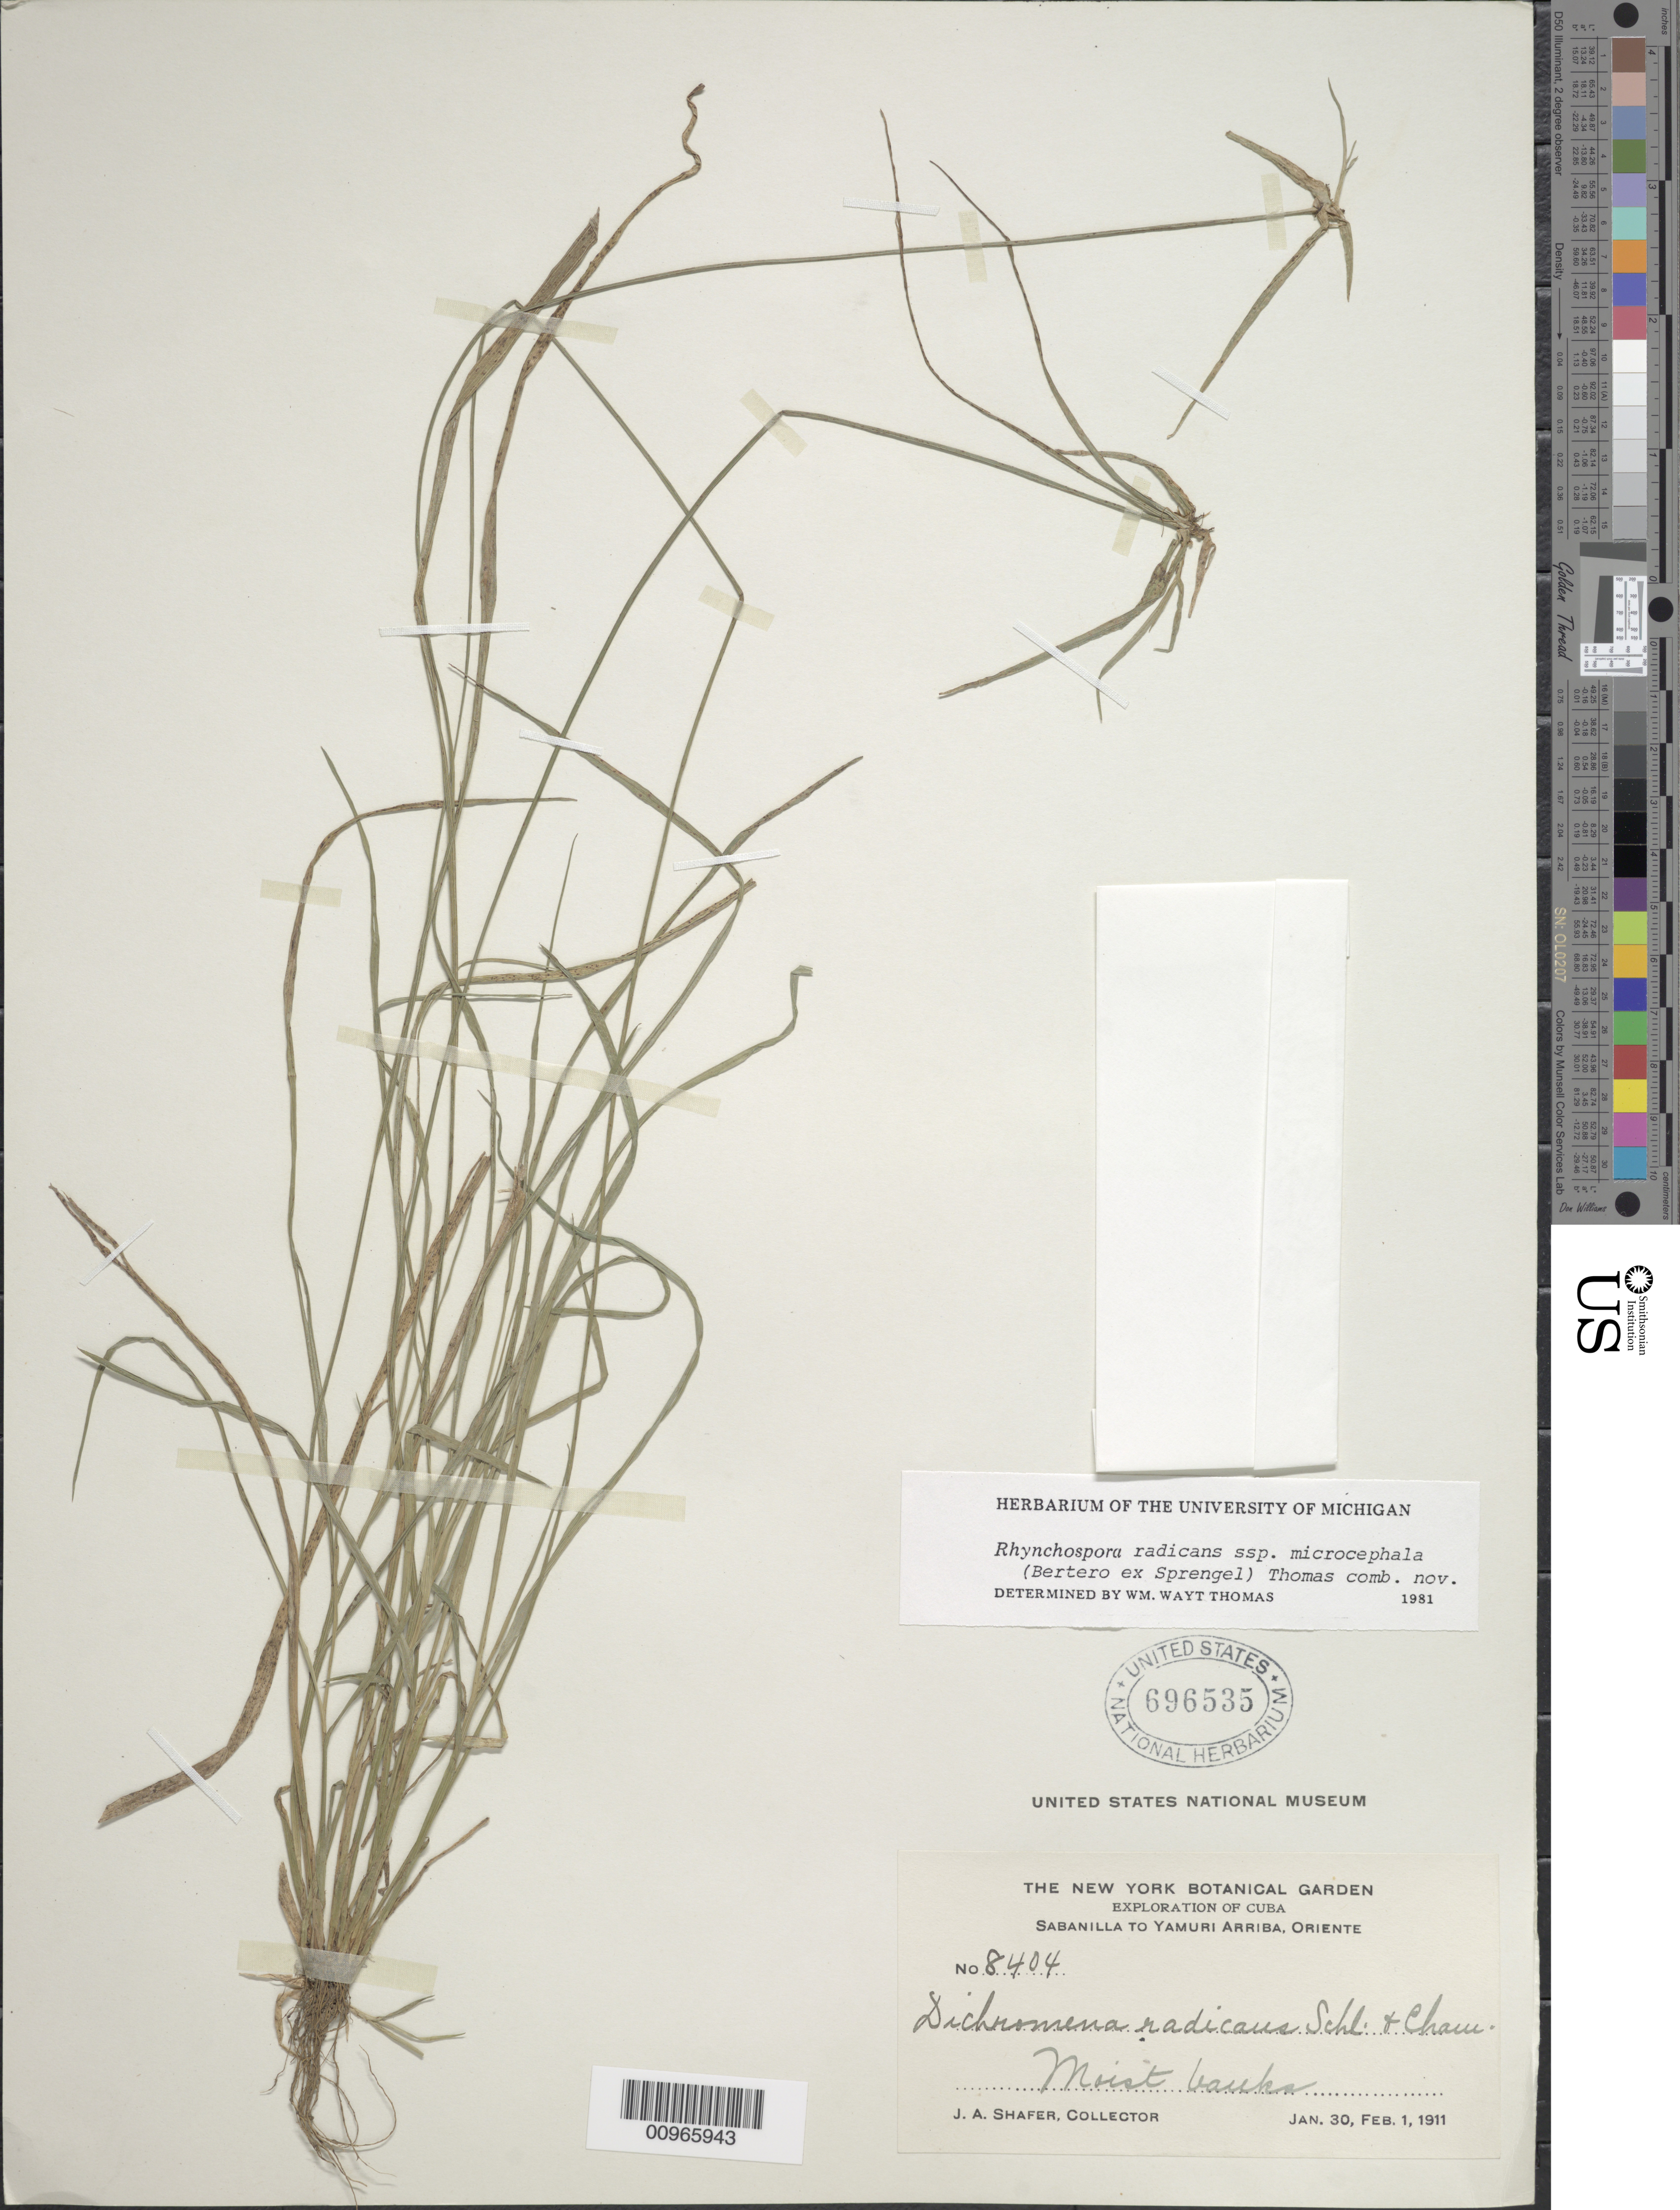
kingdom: Plantae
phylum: Tracheophyta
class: Liliopsida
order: Poales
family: Cyperaceae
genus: Rhynchospora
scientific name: Rhynchospora radicans subsp. microcephala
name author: (Bertero ex Spreng.) W.W. Thomas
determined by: Thomas, W. W.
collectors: J. A. Shafer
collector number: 8404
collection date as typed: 30 Jan 1911 to 01 Feb 1911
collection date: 1911-01-30/1911-02-01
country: Cuba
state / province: Oriente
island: Cuba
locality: Sabanilla to Yamuri Arriba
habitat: Moist banks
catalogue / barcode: US 696535